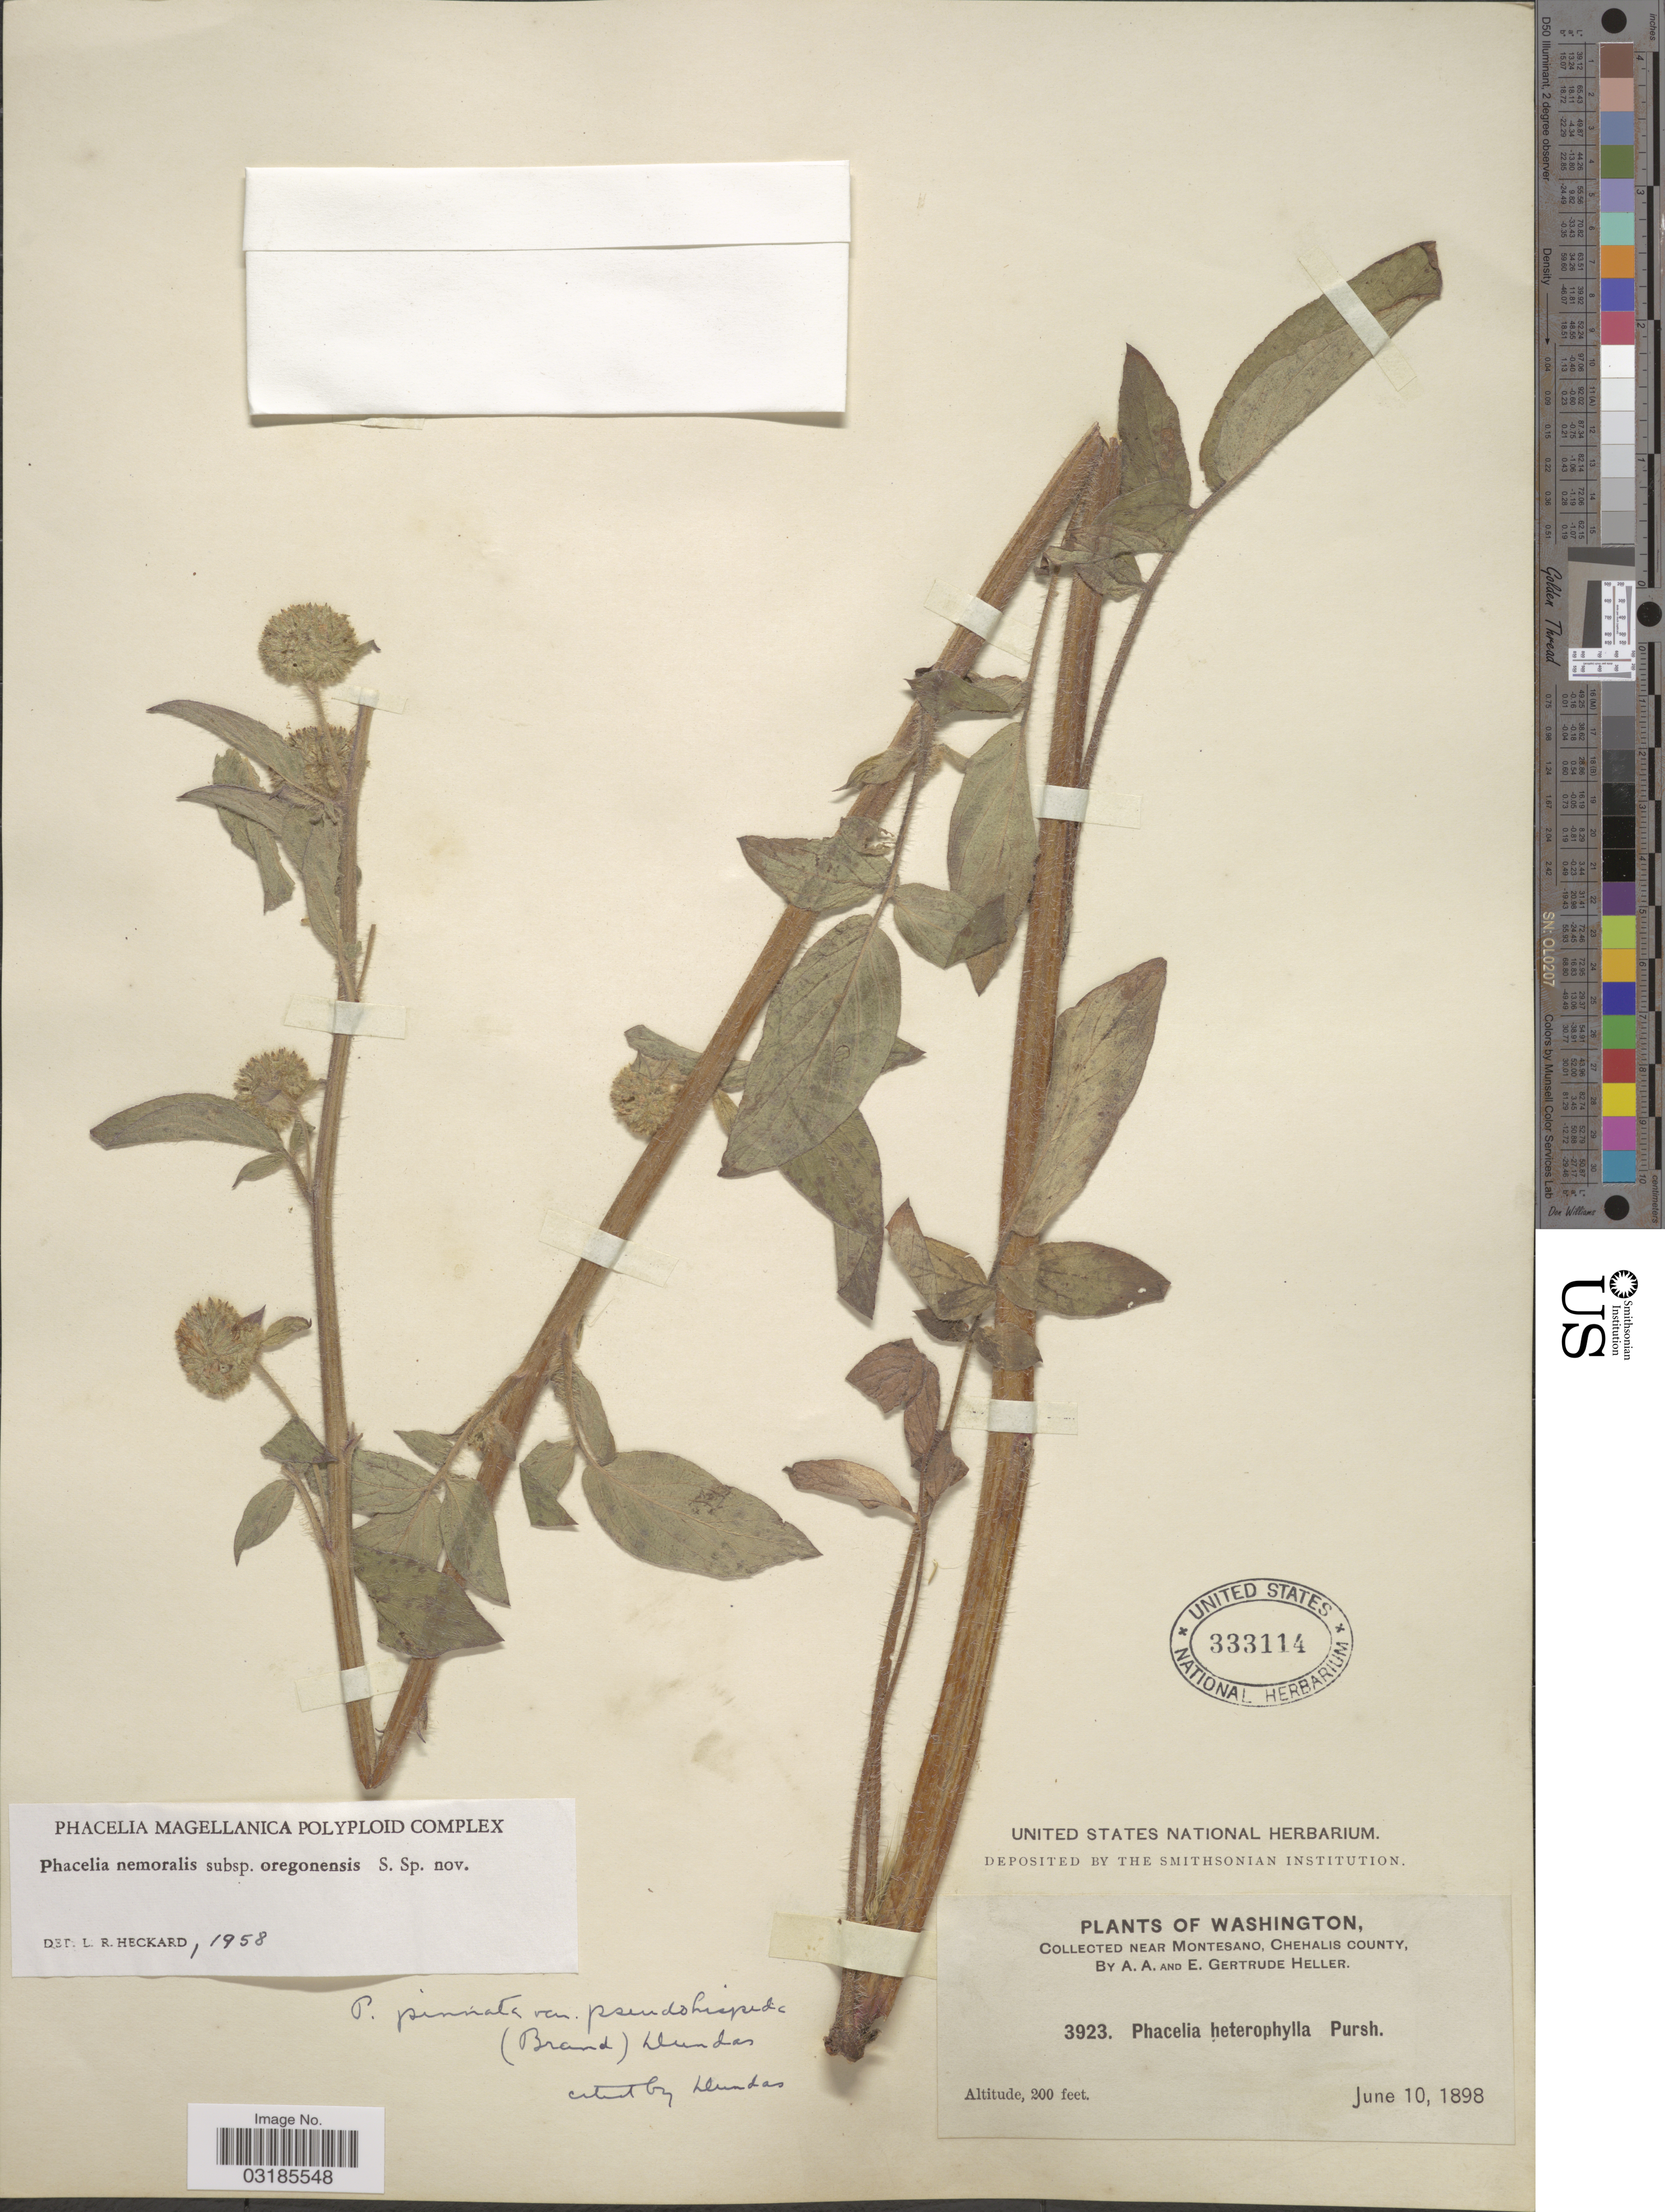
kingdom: Plantae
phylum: Tracheophyta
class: Magnoliopsida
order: Boraginales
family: Hydrophyllaceae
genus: Phacelia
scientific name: Phacelia nemoralis subsp. oregonensis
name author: Heckard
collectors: A. A. Heller & E. Gertrude Heller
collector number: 3923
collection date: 1898-06-10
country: United States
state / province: Washington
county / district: Grays Harbor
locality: Near Montesano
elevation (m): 61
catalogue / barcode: US 333114